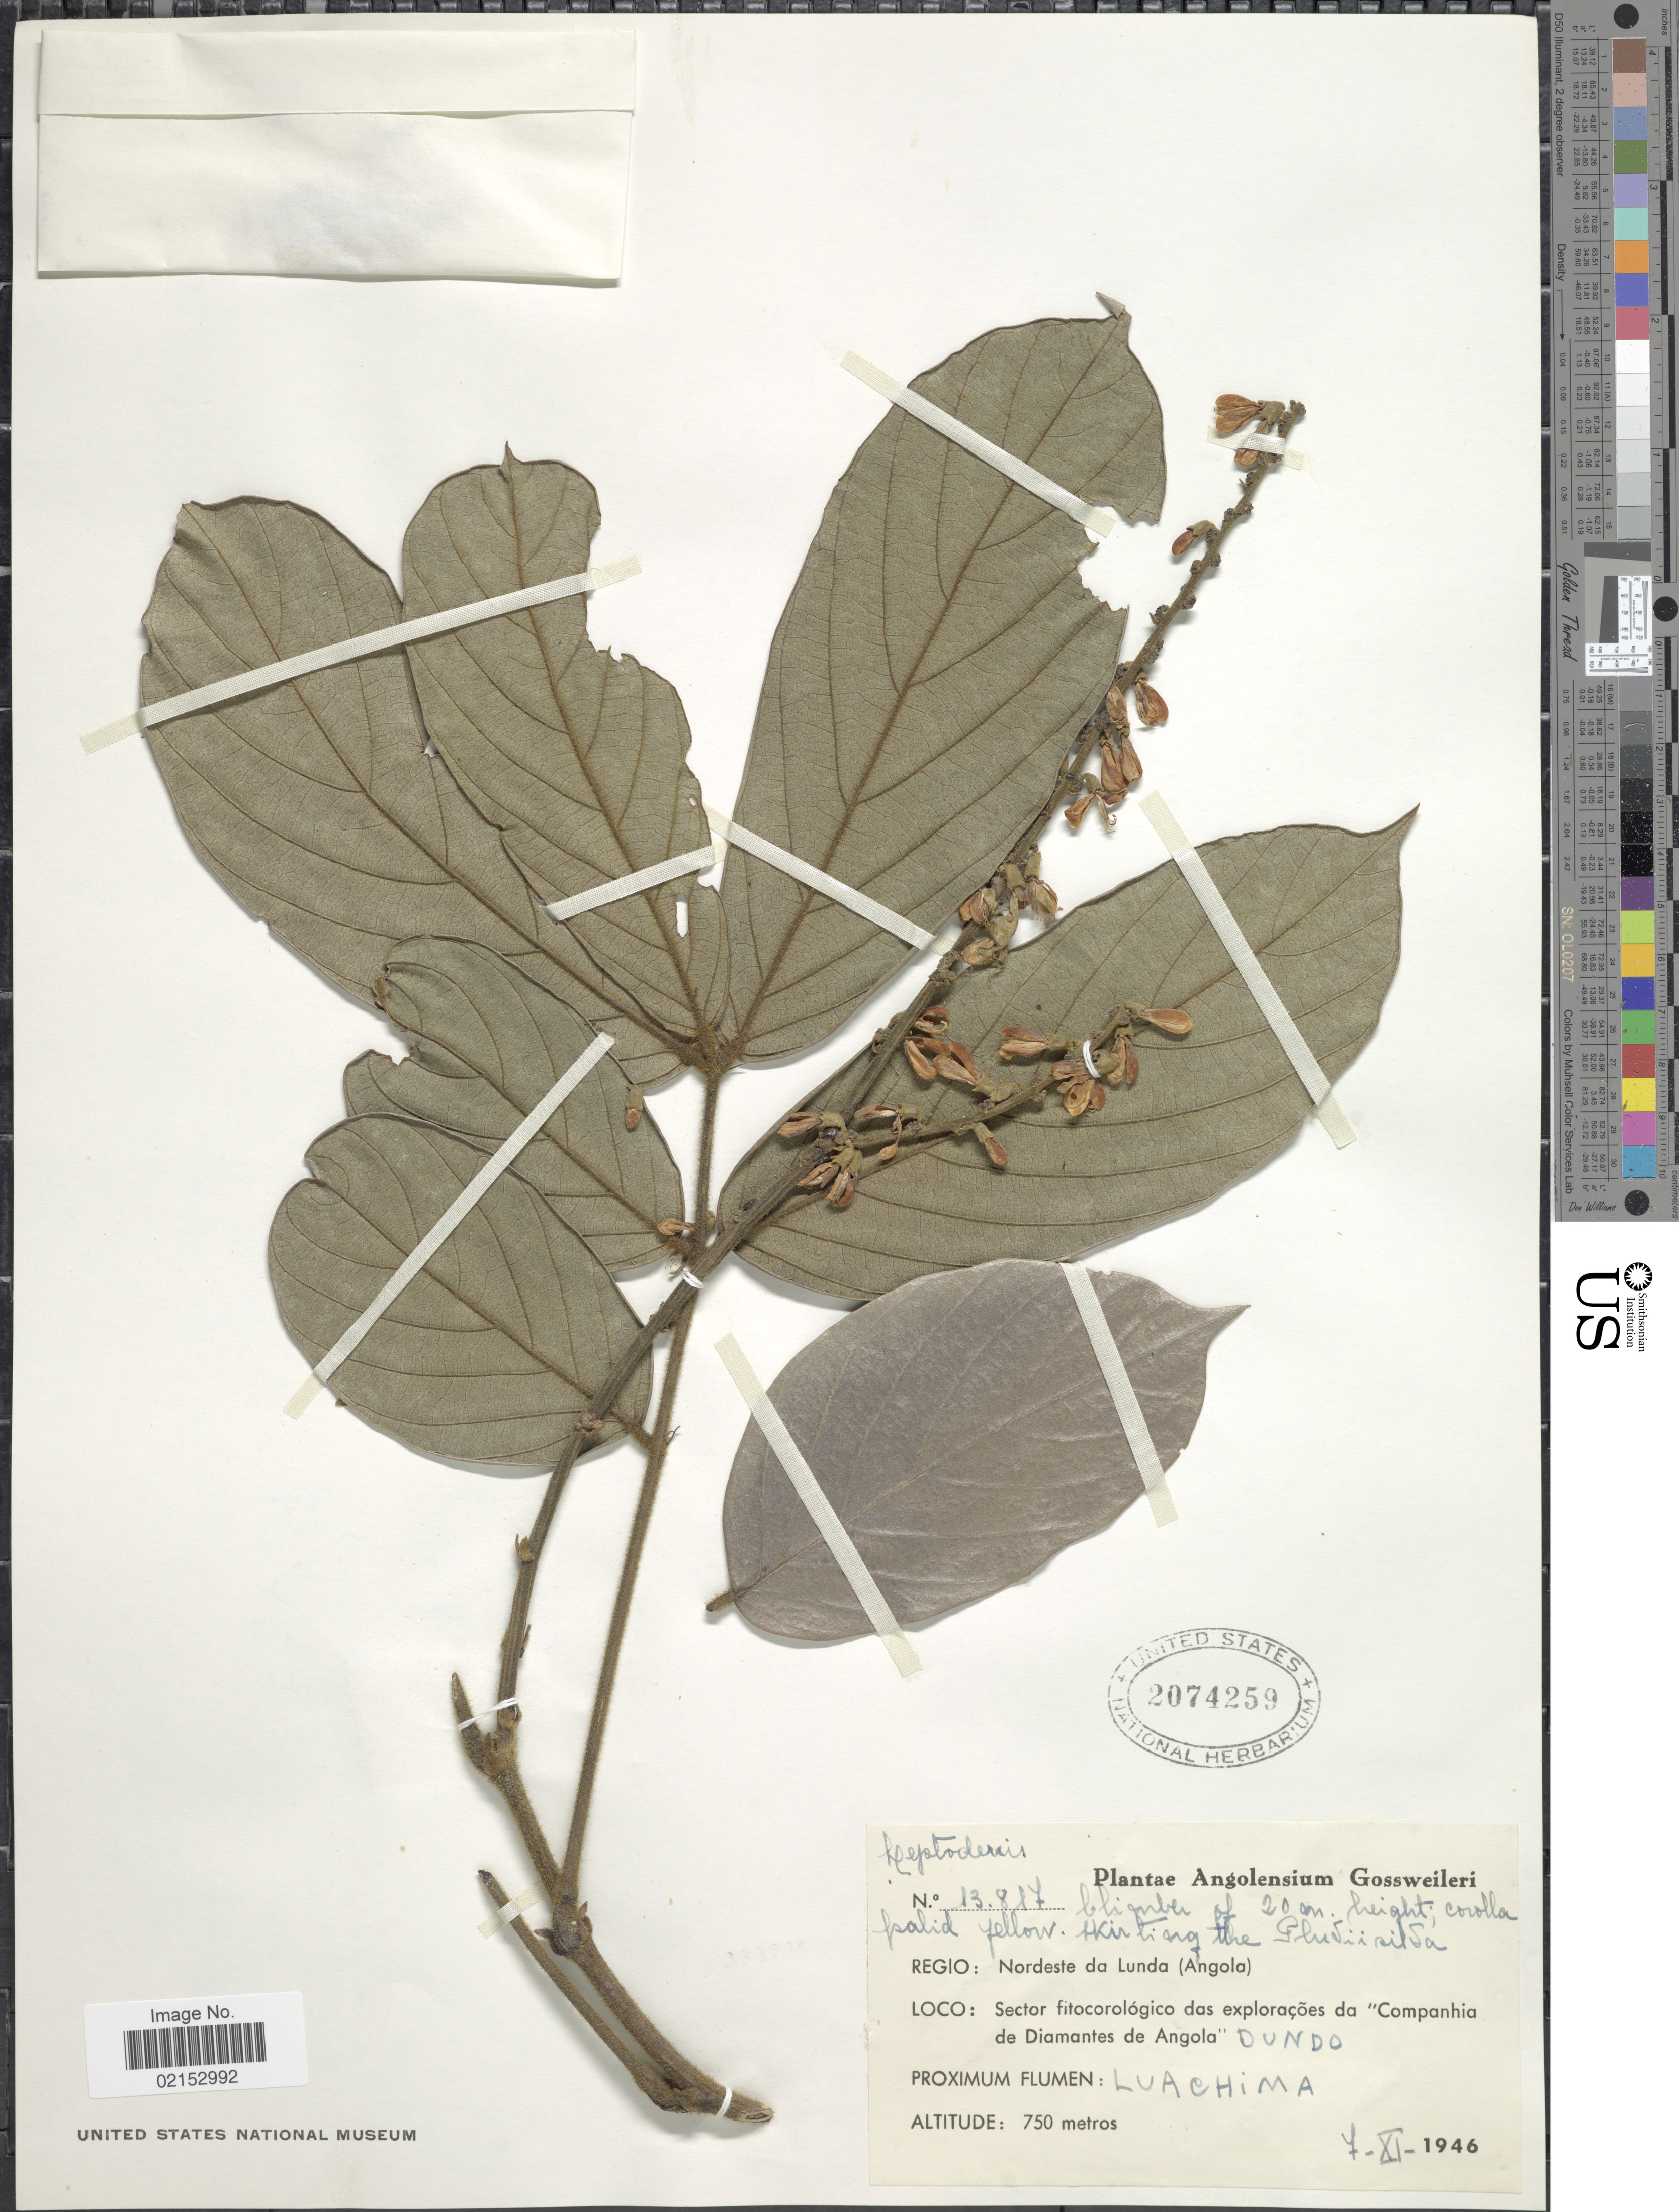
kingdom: Plantae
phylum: Tracheophyta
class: Magnoliopsida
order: Fabales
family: Fabaceae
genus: Leptoderris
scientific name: Leptoderris sp.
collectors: -. Gossweiler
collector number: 13817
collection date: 1946-11-07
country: Angola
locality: Regio: Nordeste da Lnda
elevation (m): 750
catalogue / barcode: US 2074259